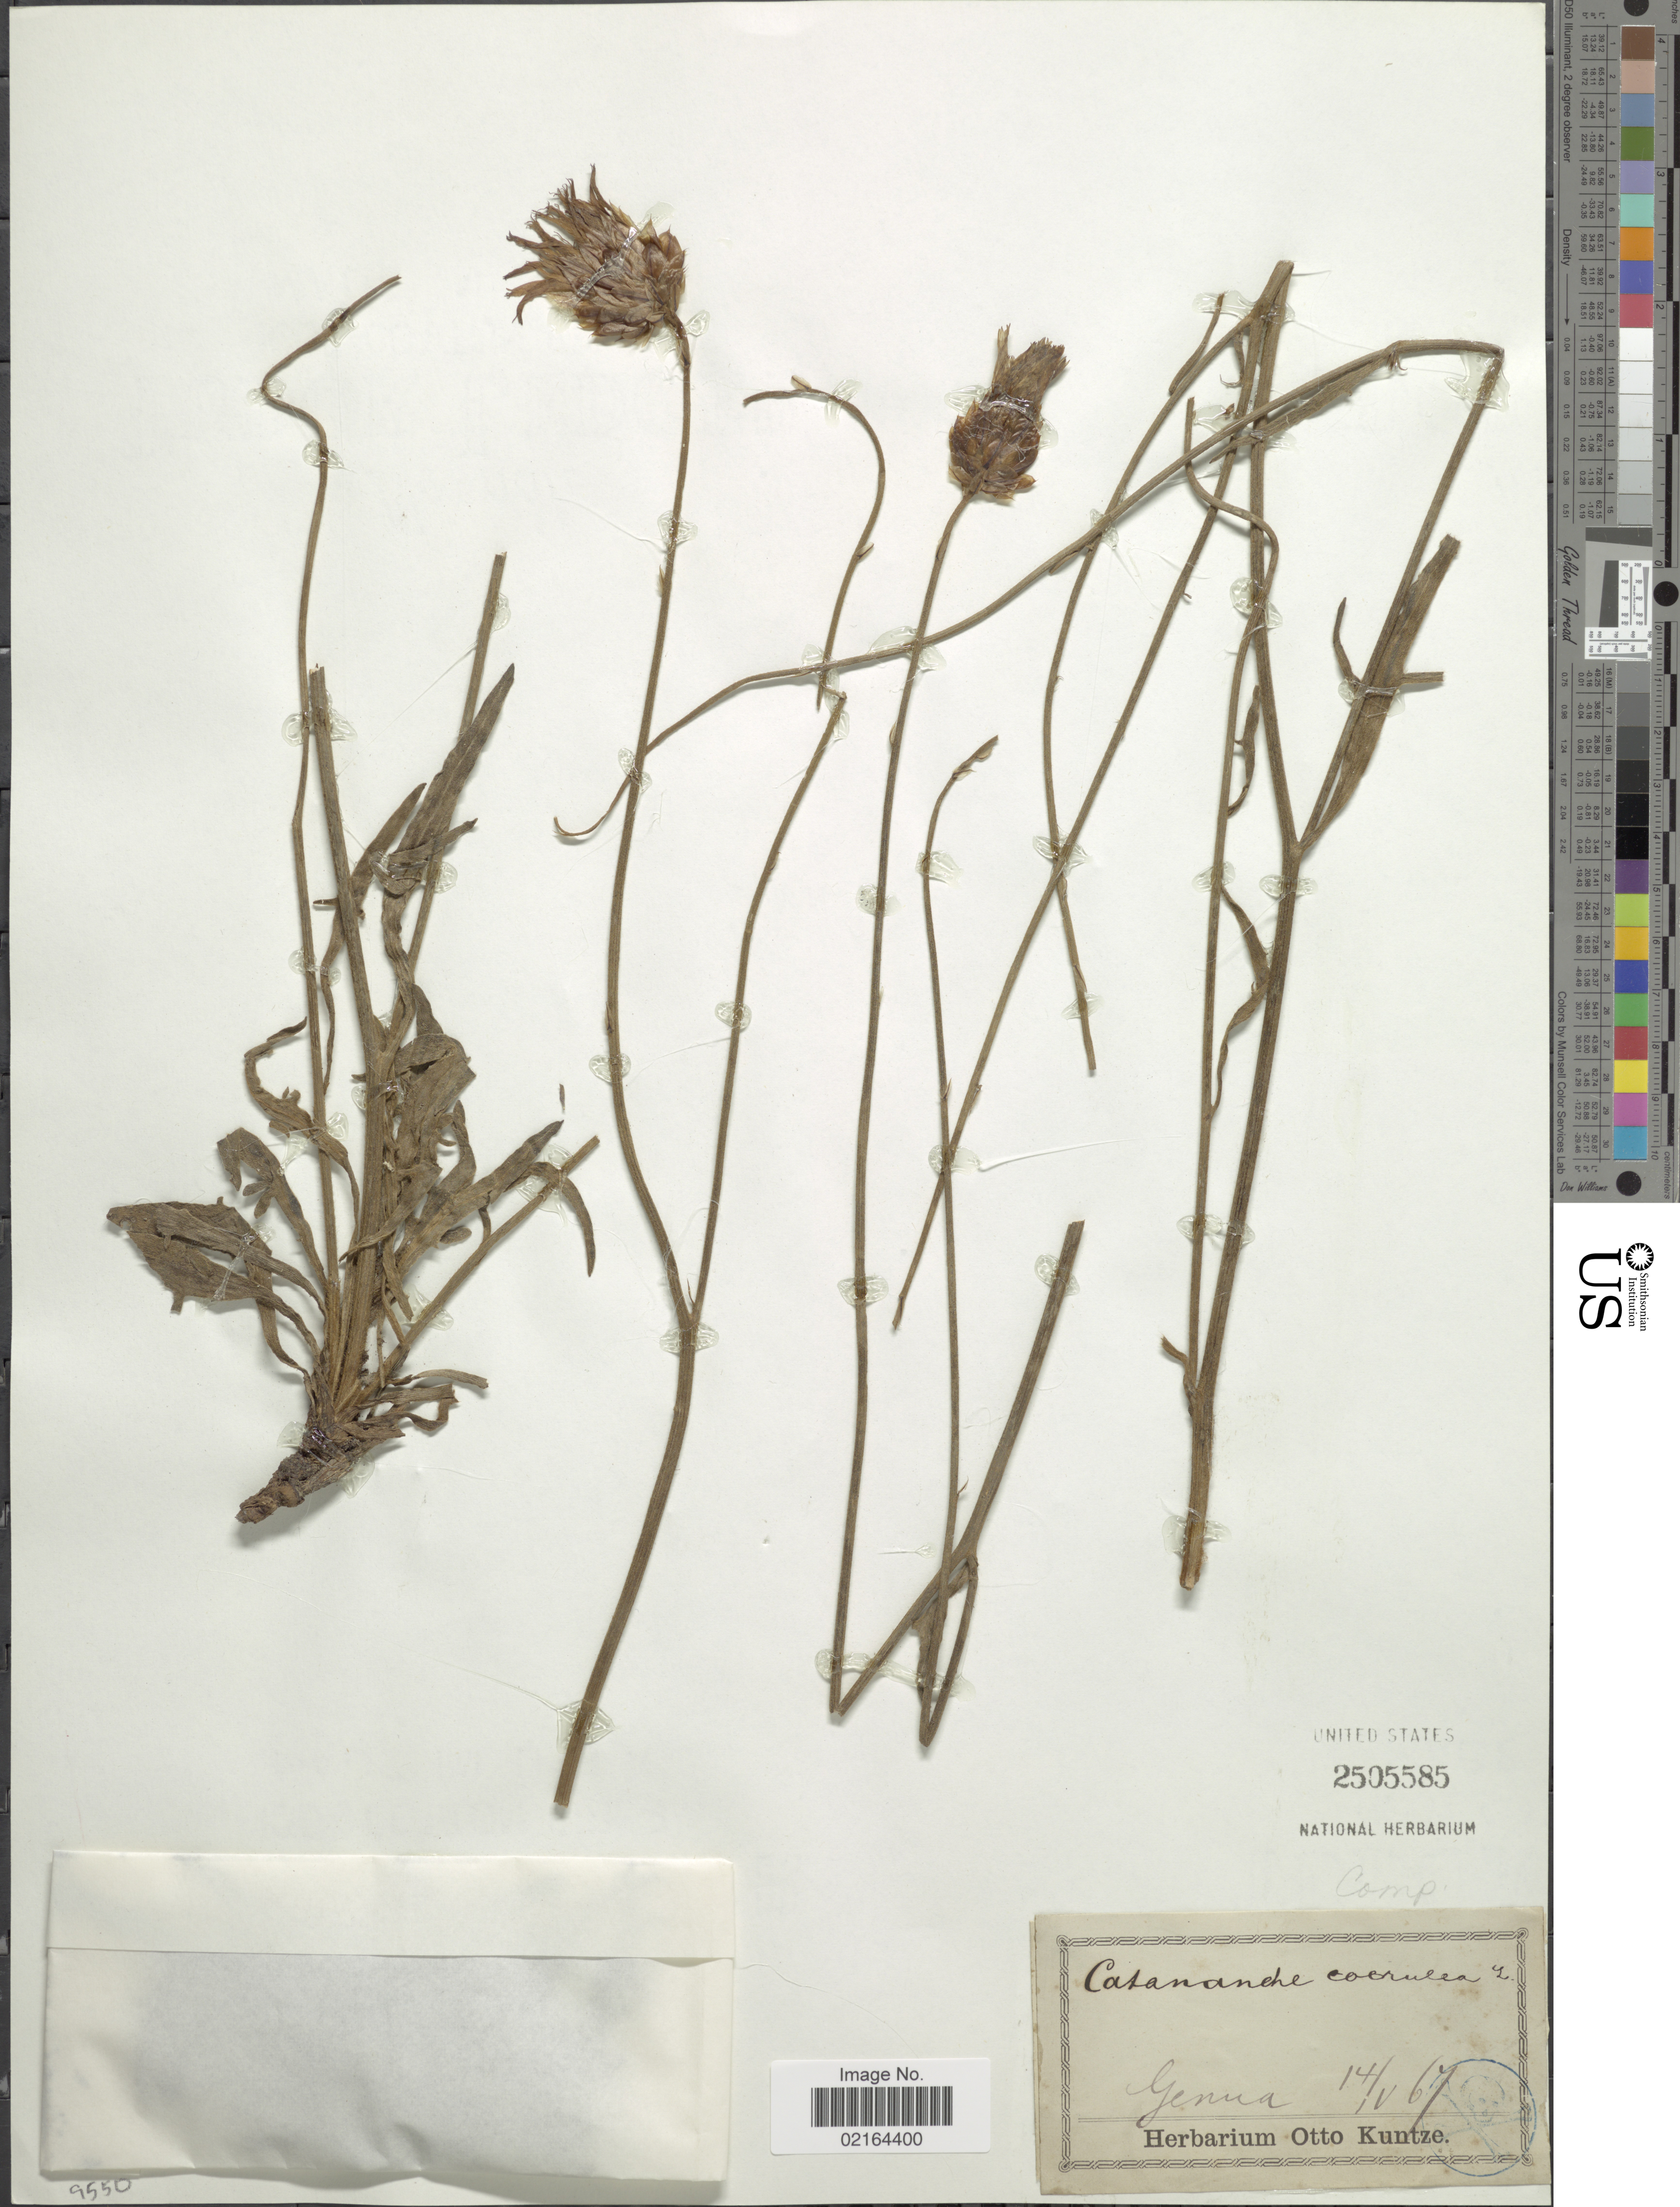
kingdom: Plantae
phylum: Tracheophyta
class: Magnoliopsida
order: Asterales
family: Asteraceae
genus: Catananche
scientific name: Catananche caerulea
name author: L.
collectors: C.E.O. Kuntze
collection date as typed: Transcribed d/m/y: 14/4/67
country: Italy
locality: Genua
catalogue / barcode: US 2505585